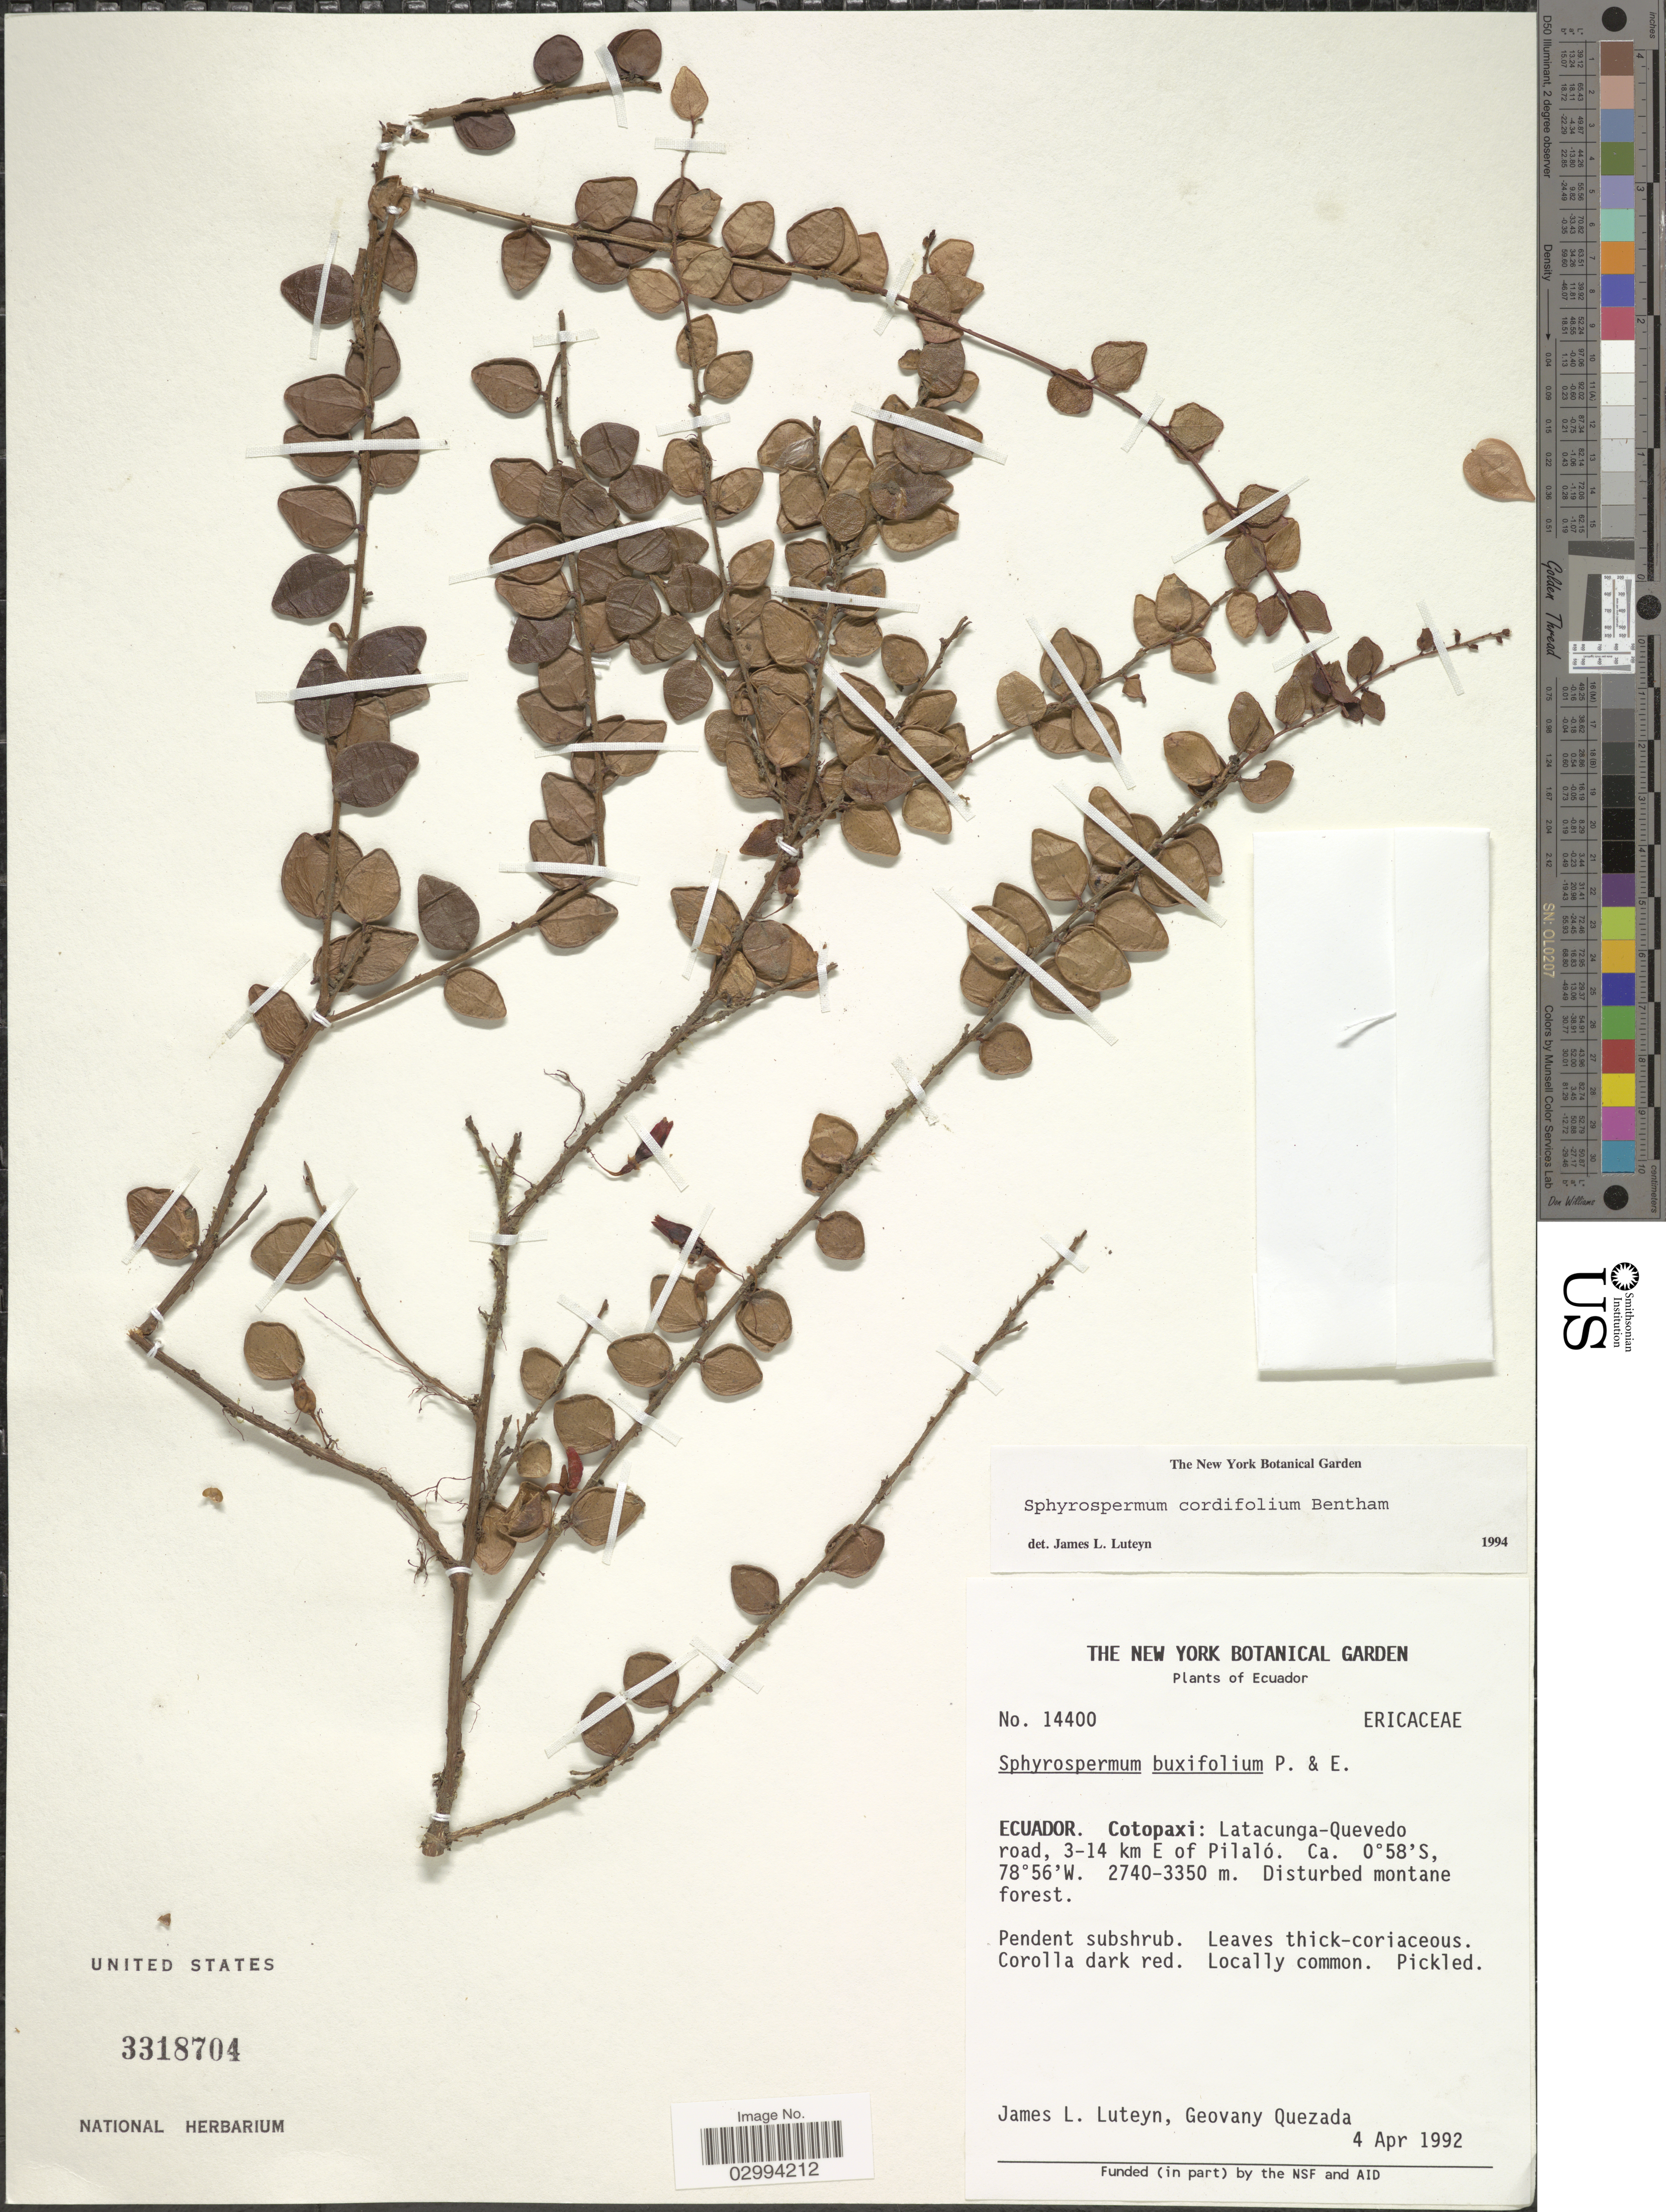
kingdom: Plantae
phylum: Tracheophyta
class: Magnoliopsida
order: Ericales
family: Ericaceae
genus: Sphyrospermum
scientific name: Sphyrospermum buxifolium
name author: Poepp. & Endl.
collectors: J. Luteyn & G. Quezada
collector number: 14400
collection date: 1992-04-04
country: Ecuador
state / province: Cotopaxi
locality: Latacunga-Quevedo road, 3-14 km E of Pilaló.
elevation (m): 2740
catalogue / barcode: US 3318704